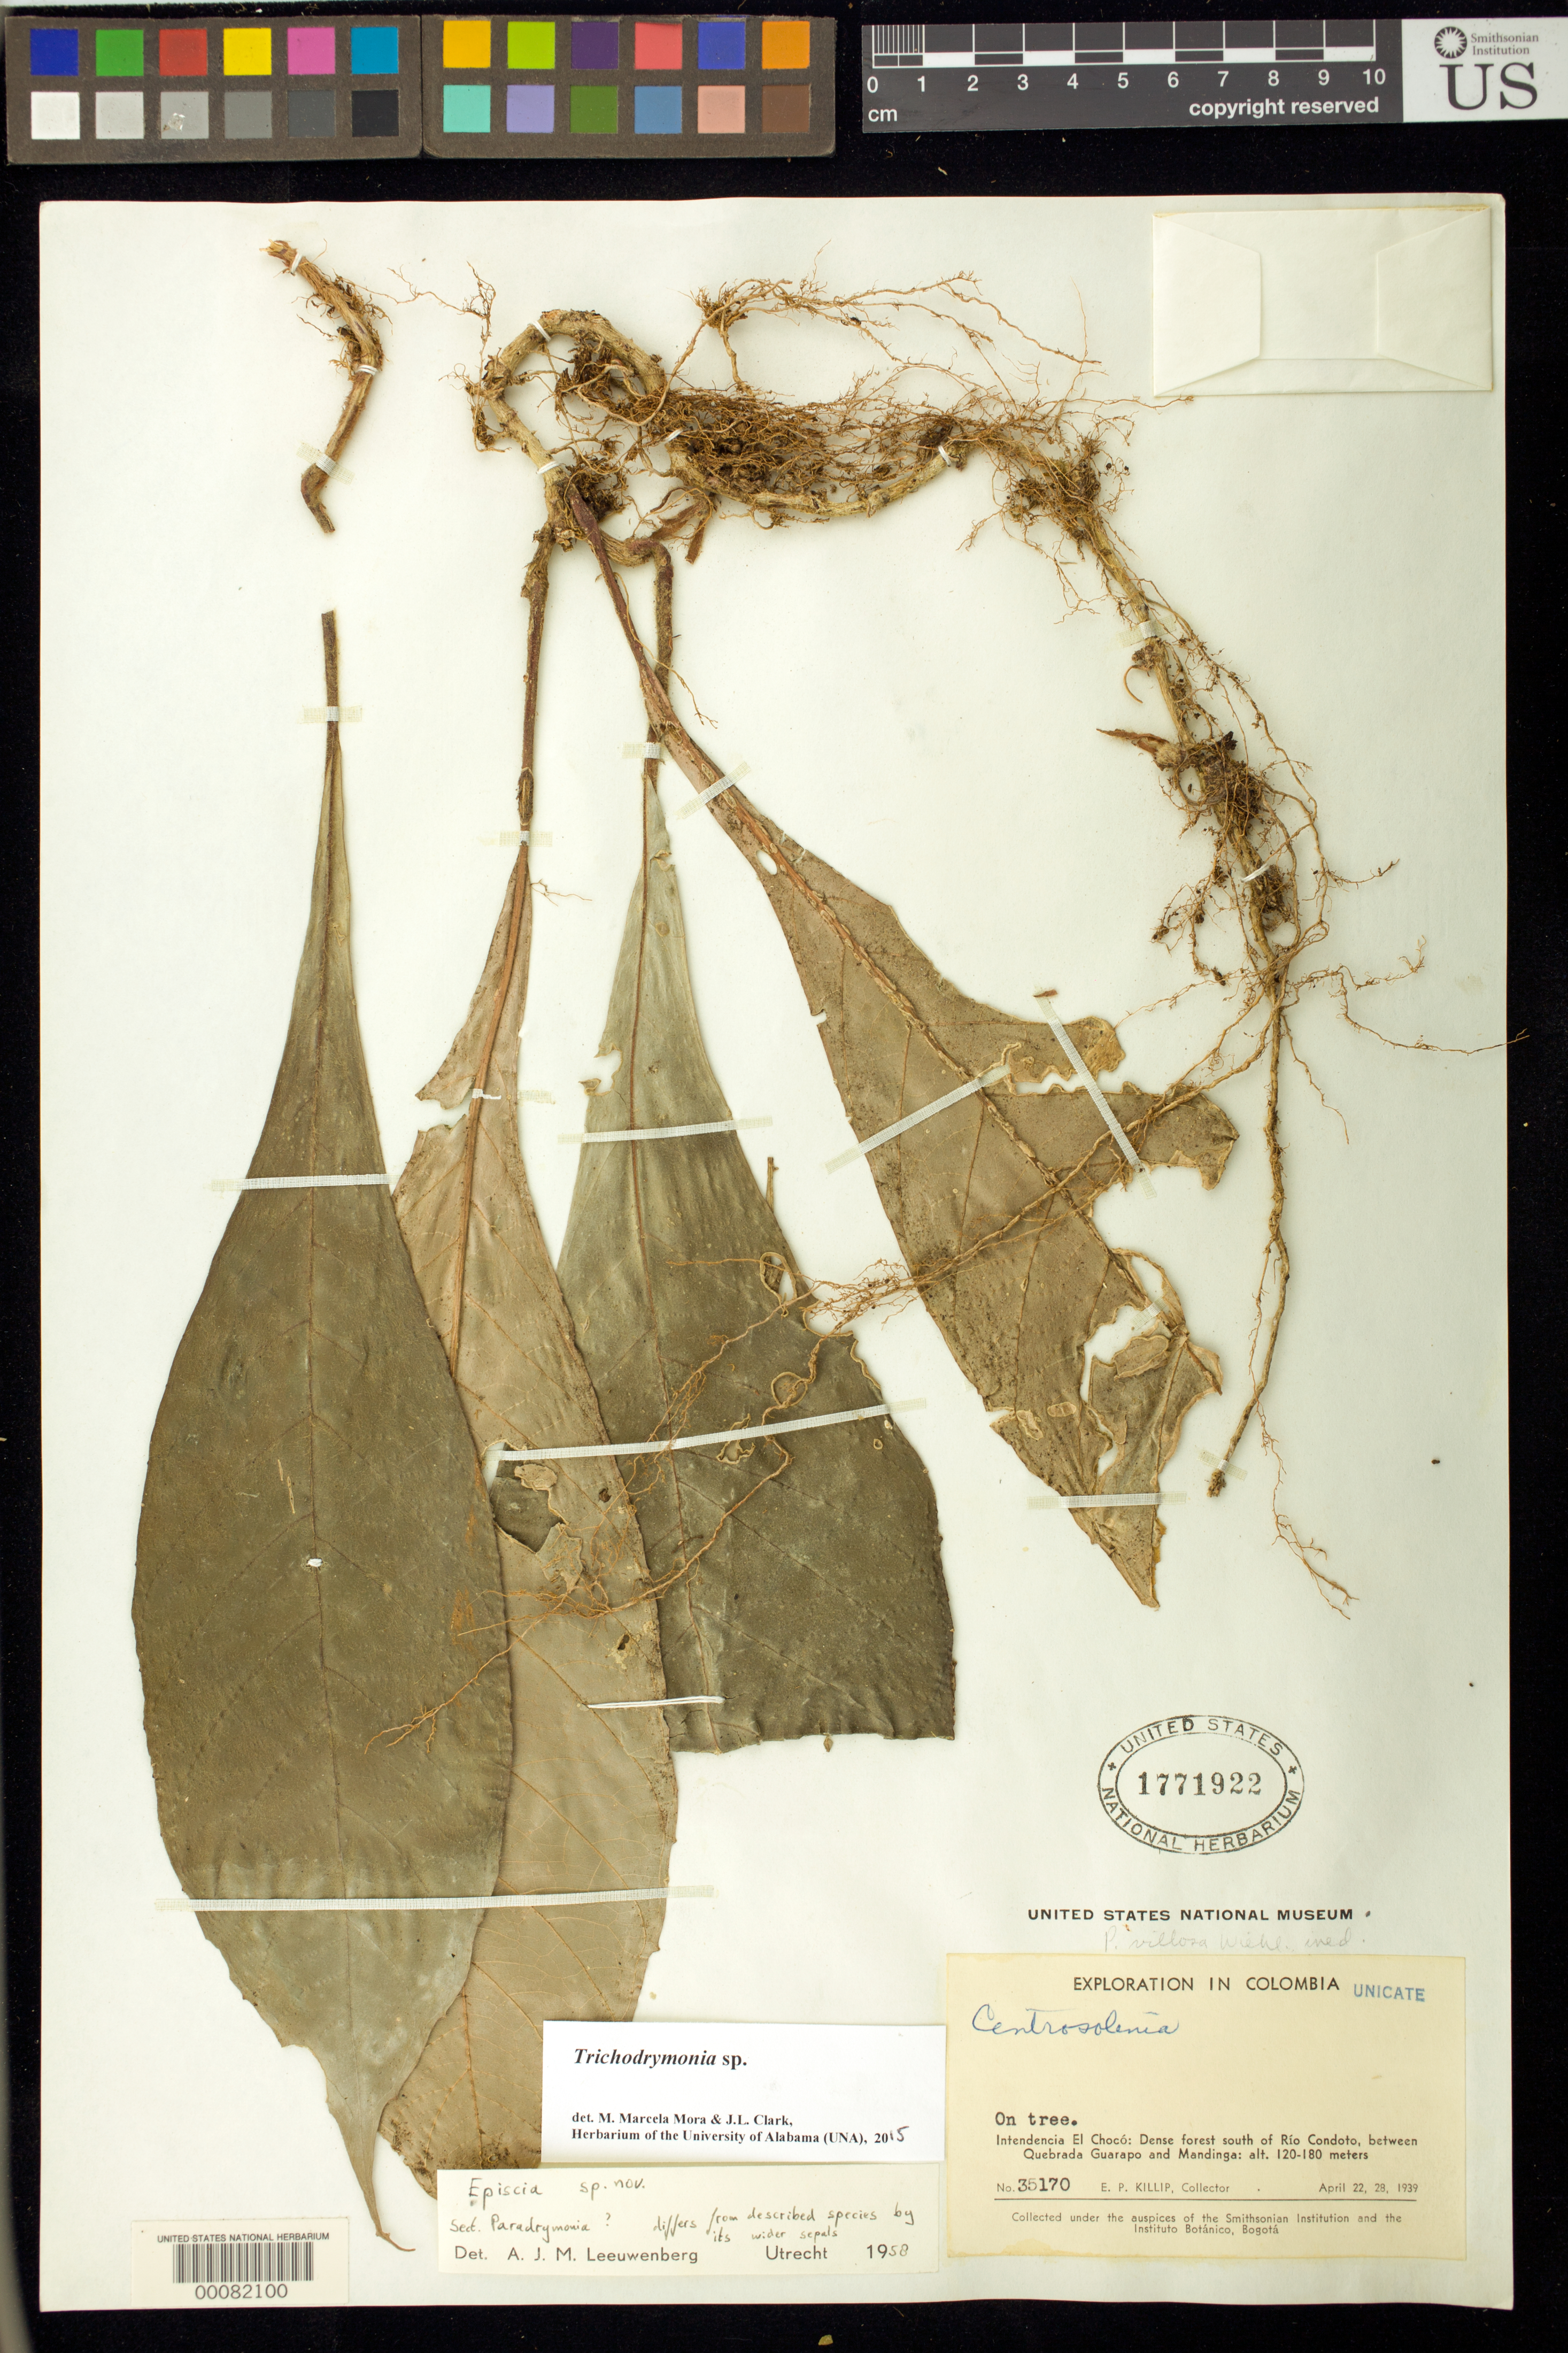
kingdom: Plantae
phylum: Tracheophyta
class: Magnoliopsida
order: Lamiales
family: Gesneriaceae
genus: Trichodrymonia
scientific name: Trichodrymonia sp.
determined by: Mora, M. M.; Clark, J. L.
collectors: E. P. Killip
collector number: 35170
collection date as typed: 22-28 Apr 1939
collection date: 1939-04-22/1939-04-28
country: Colombia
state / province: Chocó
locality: S of Rio Condoto, between Quebrada Guarapo and Mandinga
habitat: Dense forest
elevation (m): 120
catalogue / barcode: US 1771922